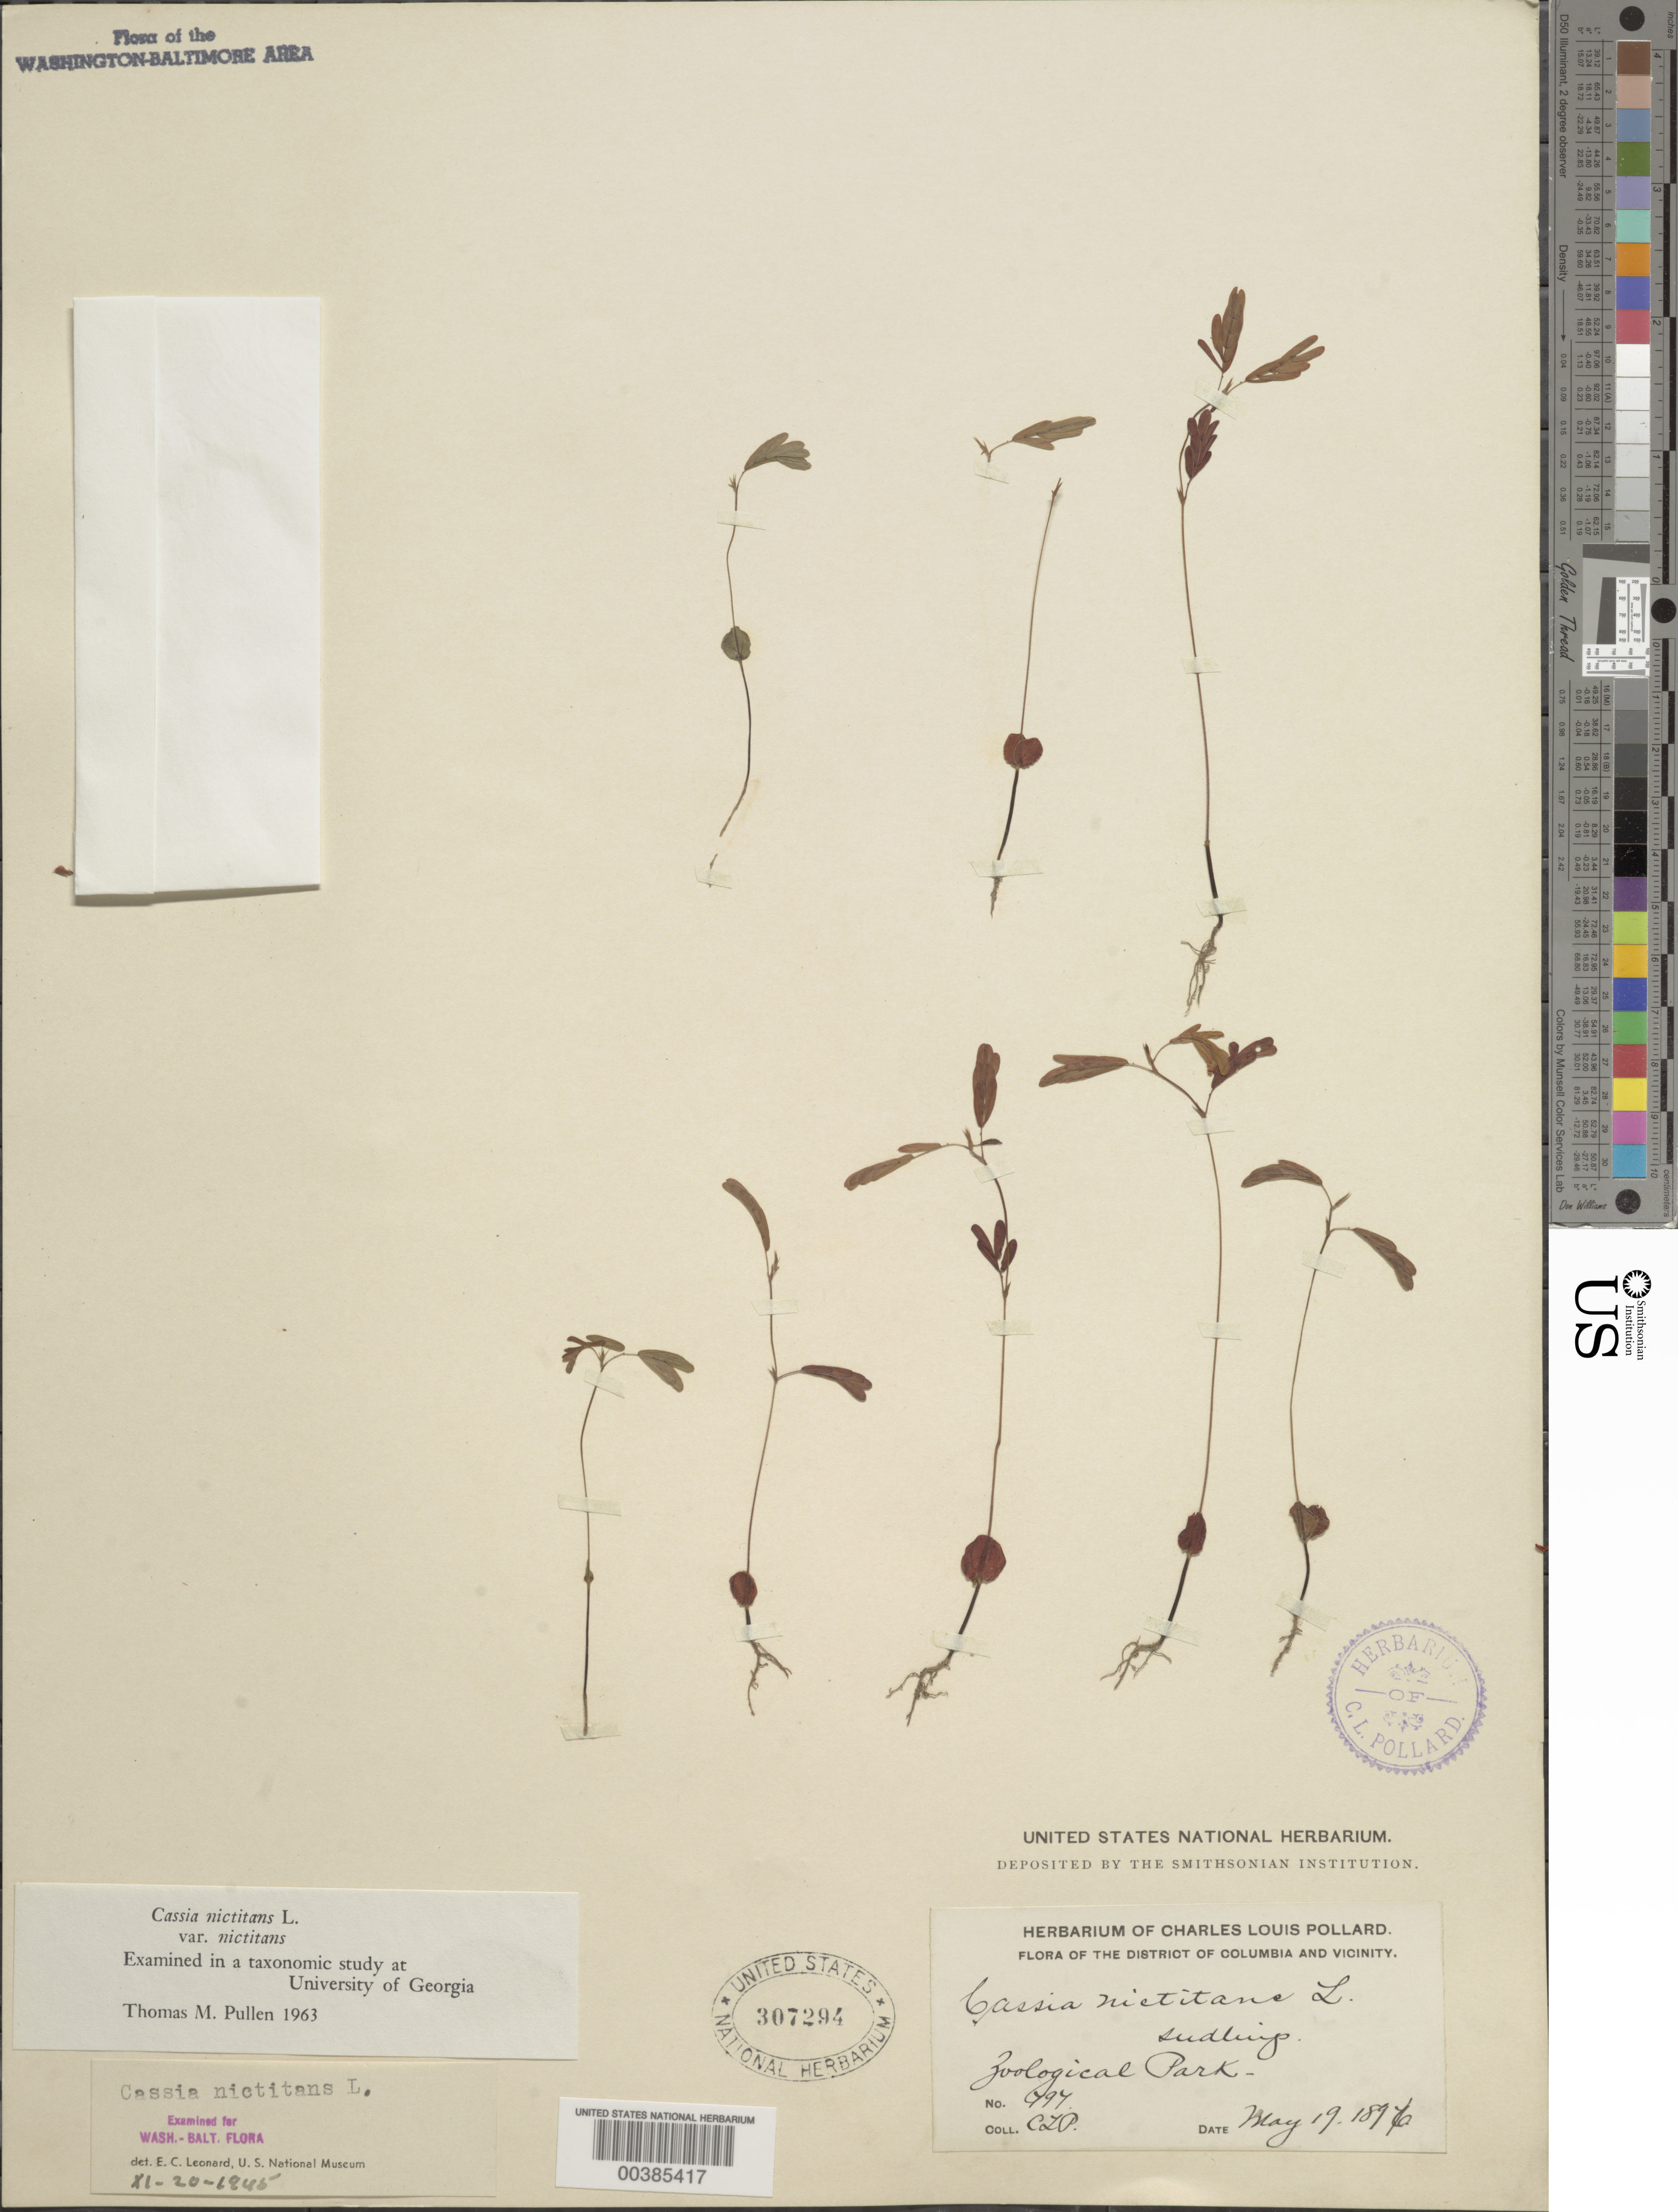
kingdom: Plantae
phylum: Tracheophyta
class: Magnoliopsida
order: Fabales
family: Fabaceae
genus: Chamaecrista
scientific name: Chamaecrista nictitans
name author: (L.) Moench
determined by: Pullen, Thomas M.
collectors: C. L. Pollard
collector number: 797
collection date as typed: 19 May 1896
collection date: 1896-05-19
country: United States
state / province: District of Columbia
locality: Zoological Park Rock Creek Park and vicinity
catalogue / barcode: US 307294